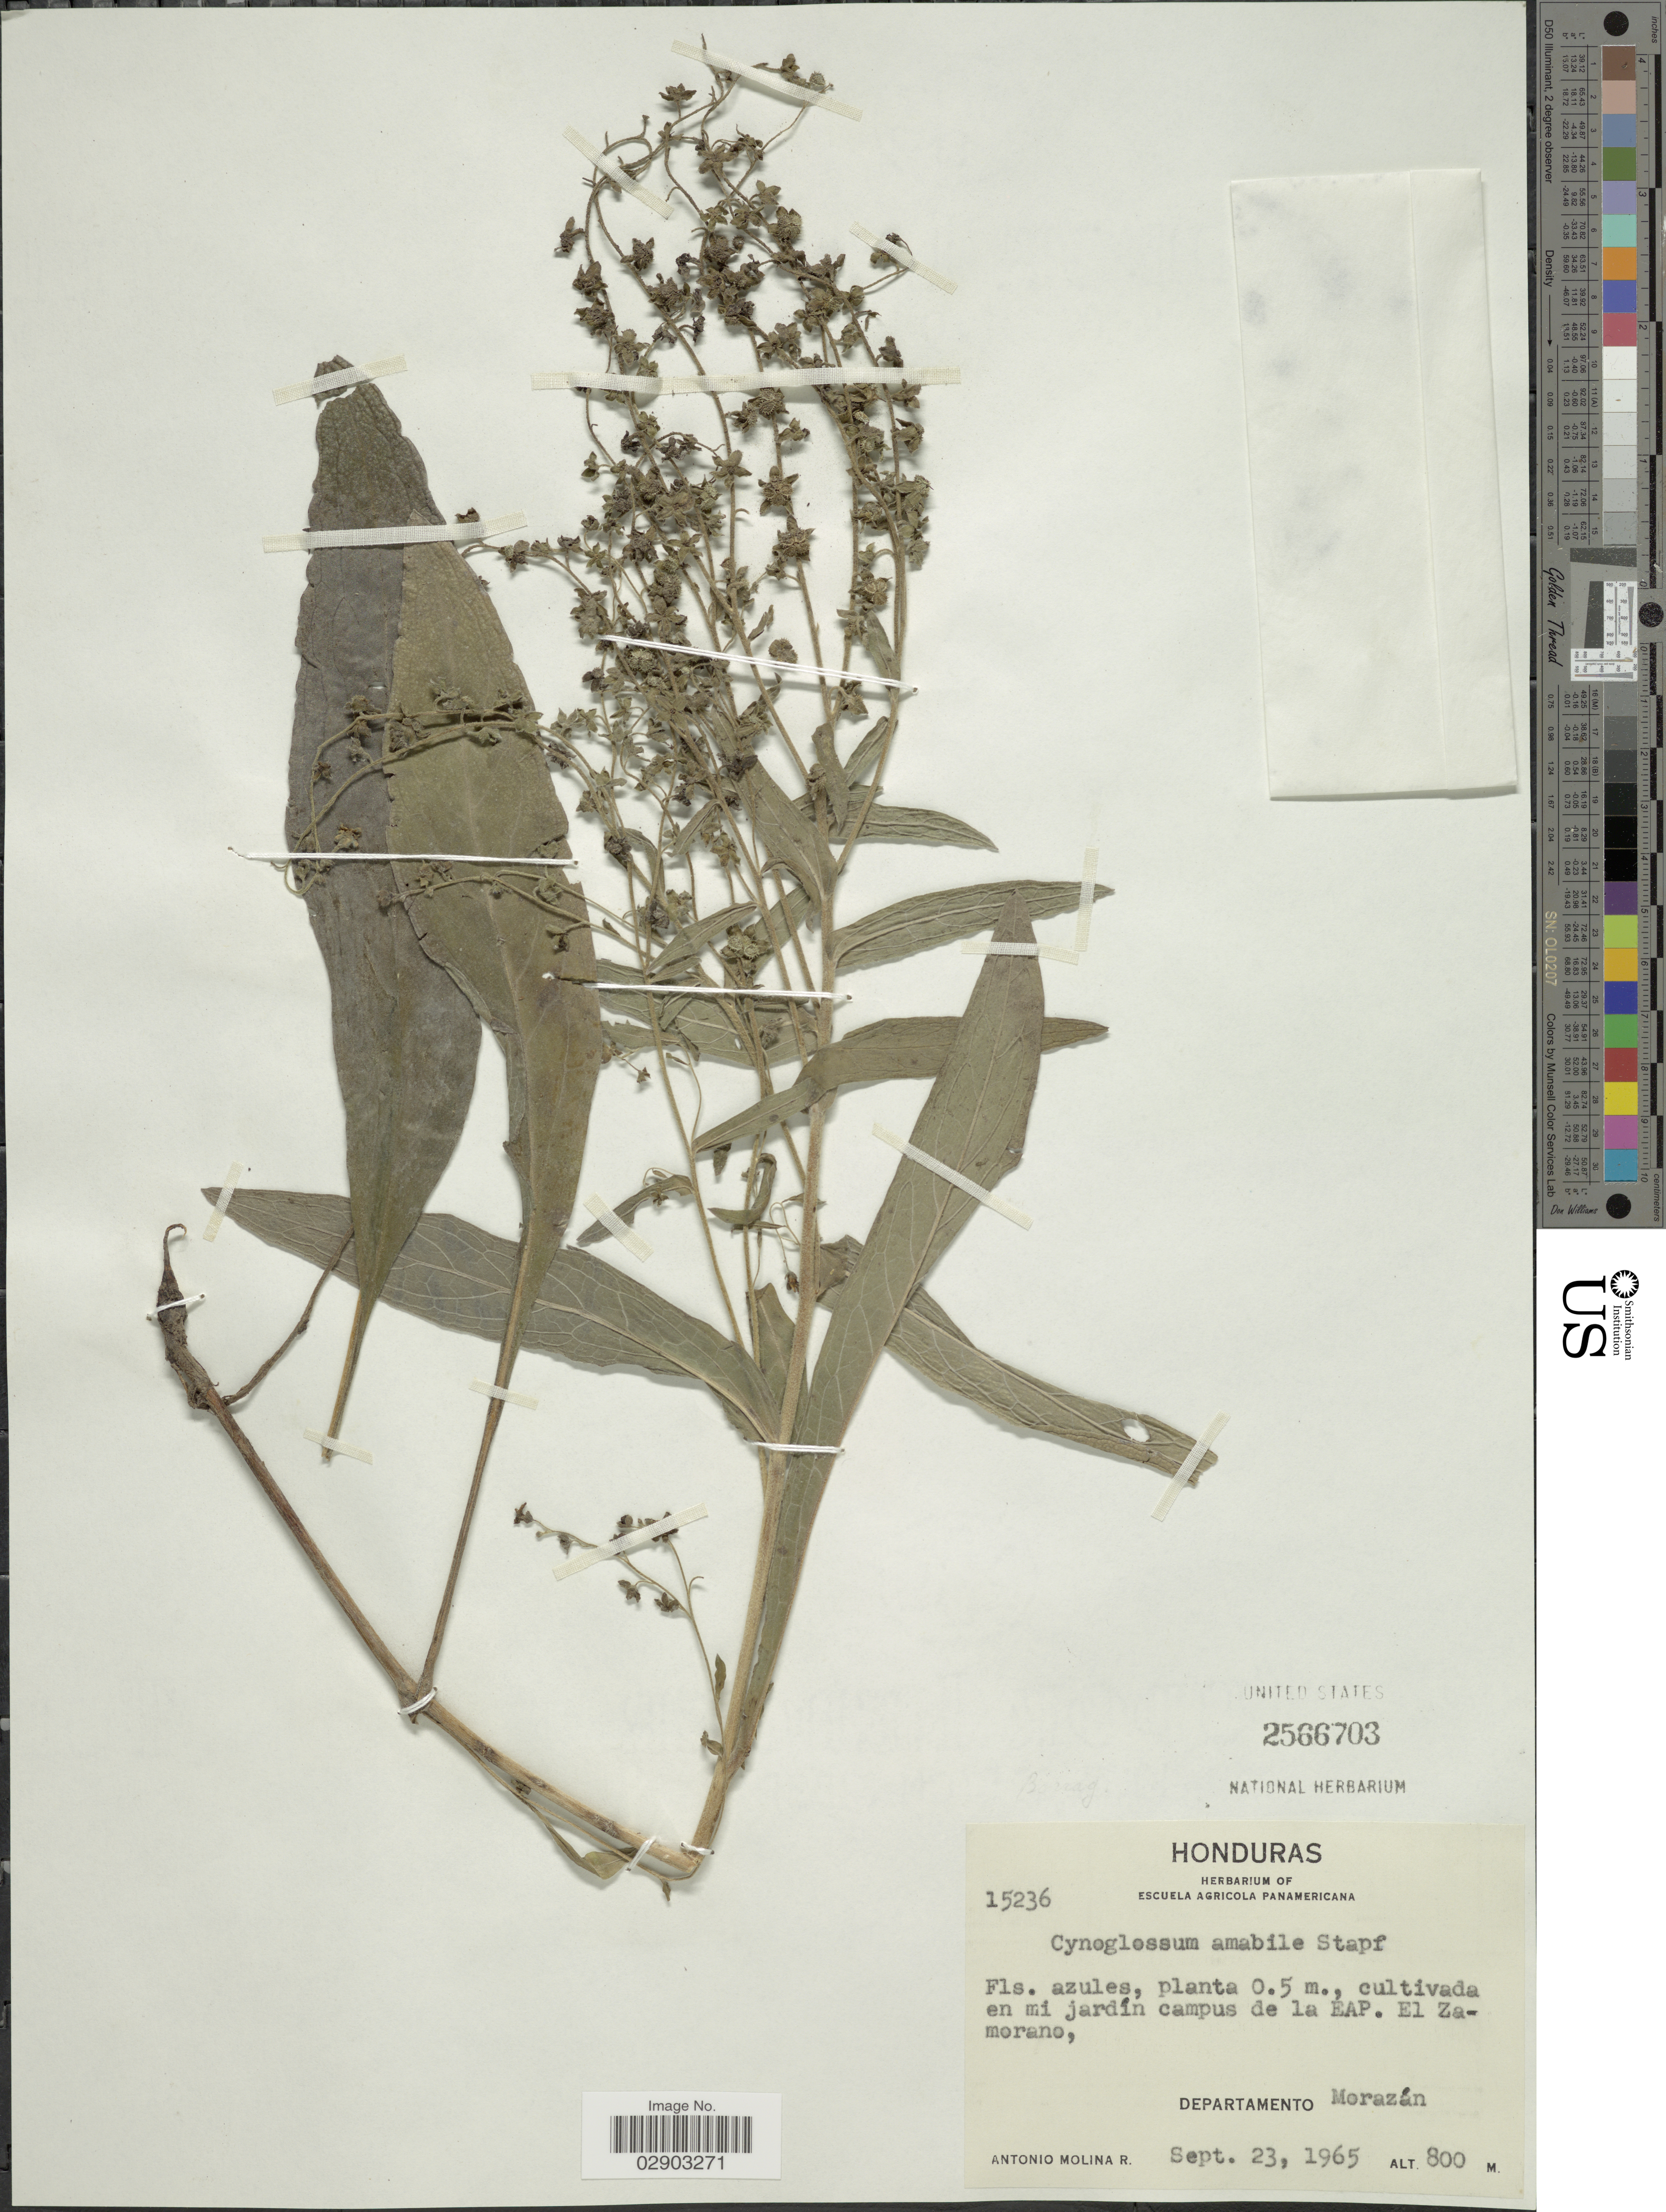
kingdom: Plantae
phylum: Tracheophyta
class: Magnoliopsida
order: Boraginales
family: Boraginaceae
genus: Cynoglossum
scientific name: Cynoglossum amabile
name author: Stapf & J.R. Drumm.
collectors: A. Molina R.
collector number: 15236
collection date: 1965-09-23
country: Honduras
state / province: Fco. Morazán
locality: Cultivada en mi jardín campus de la EAP. El Zamorano, Departamento Morazán.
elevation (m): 800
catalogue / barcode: US 2566703